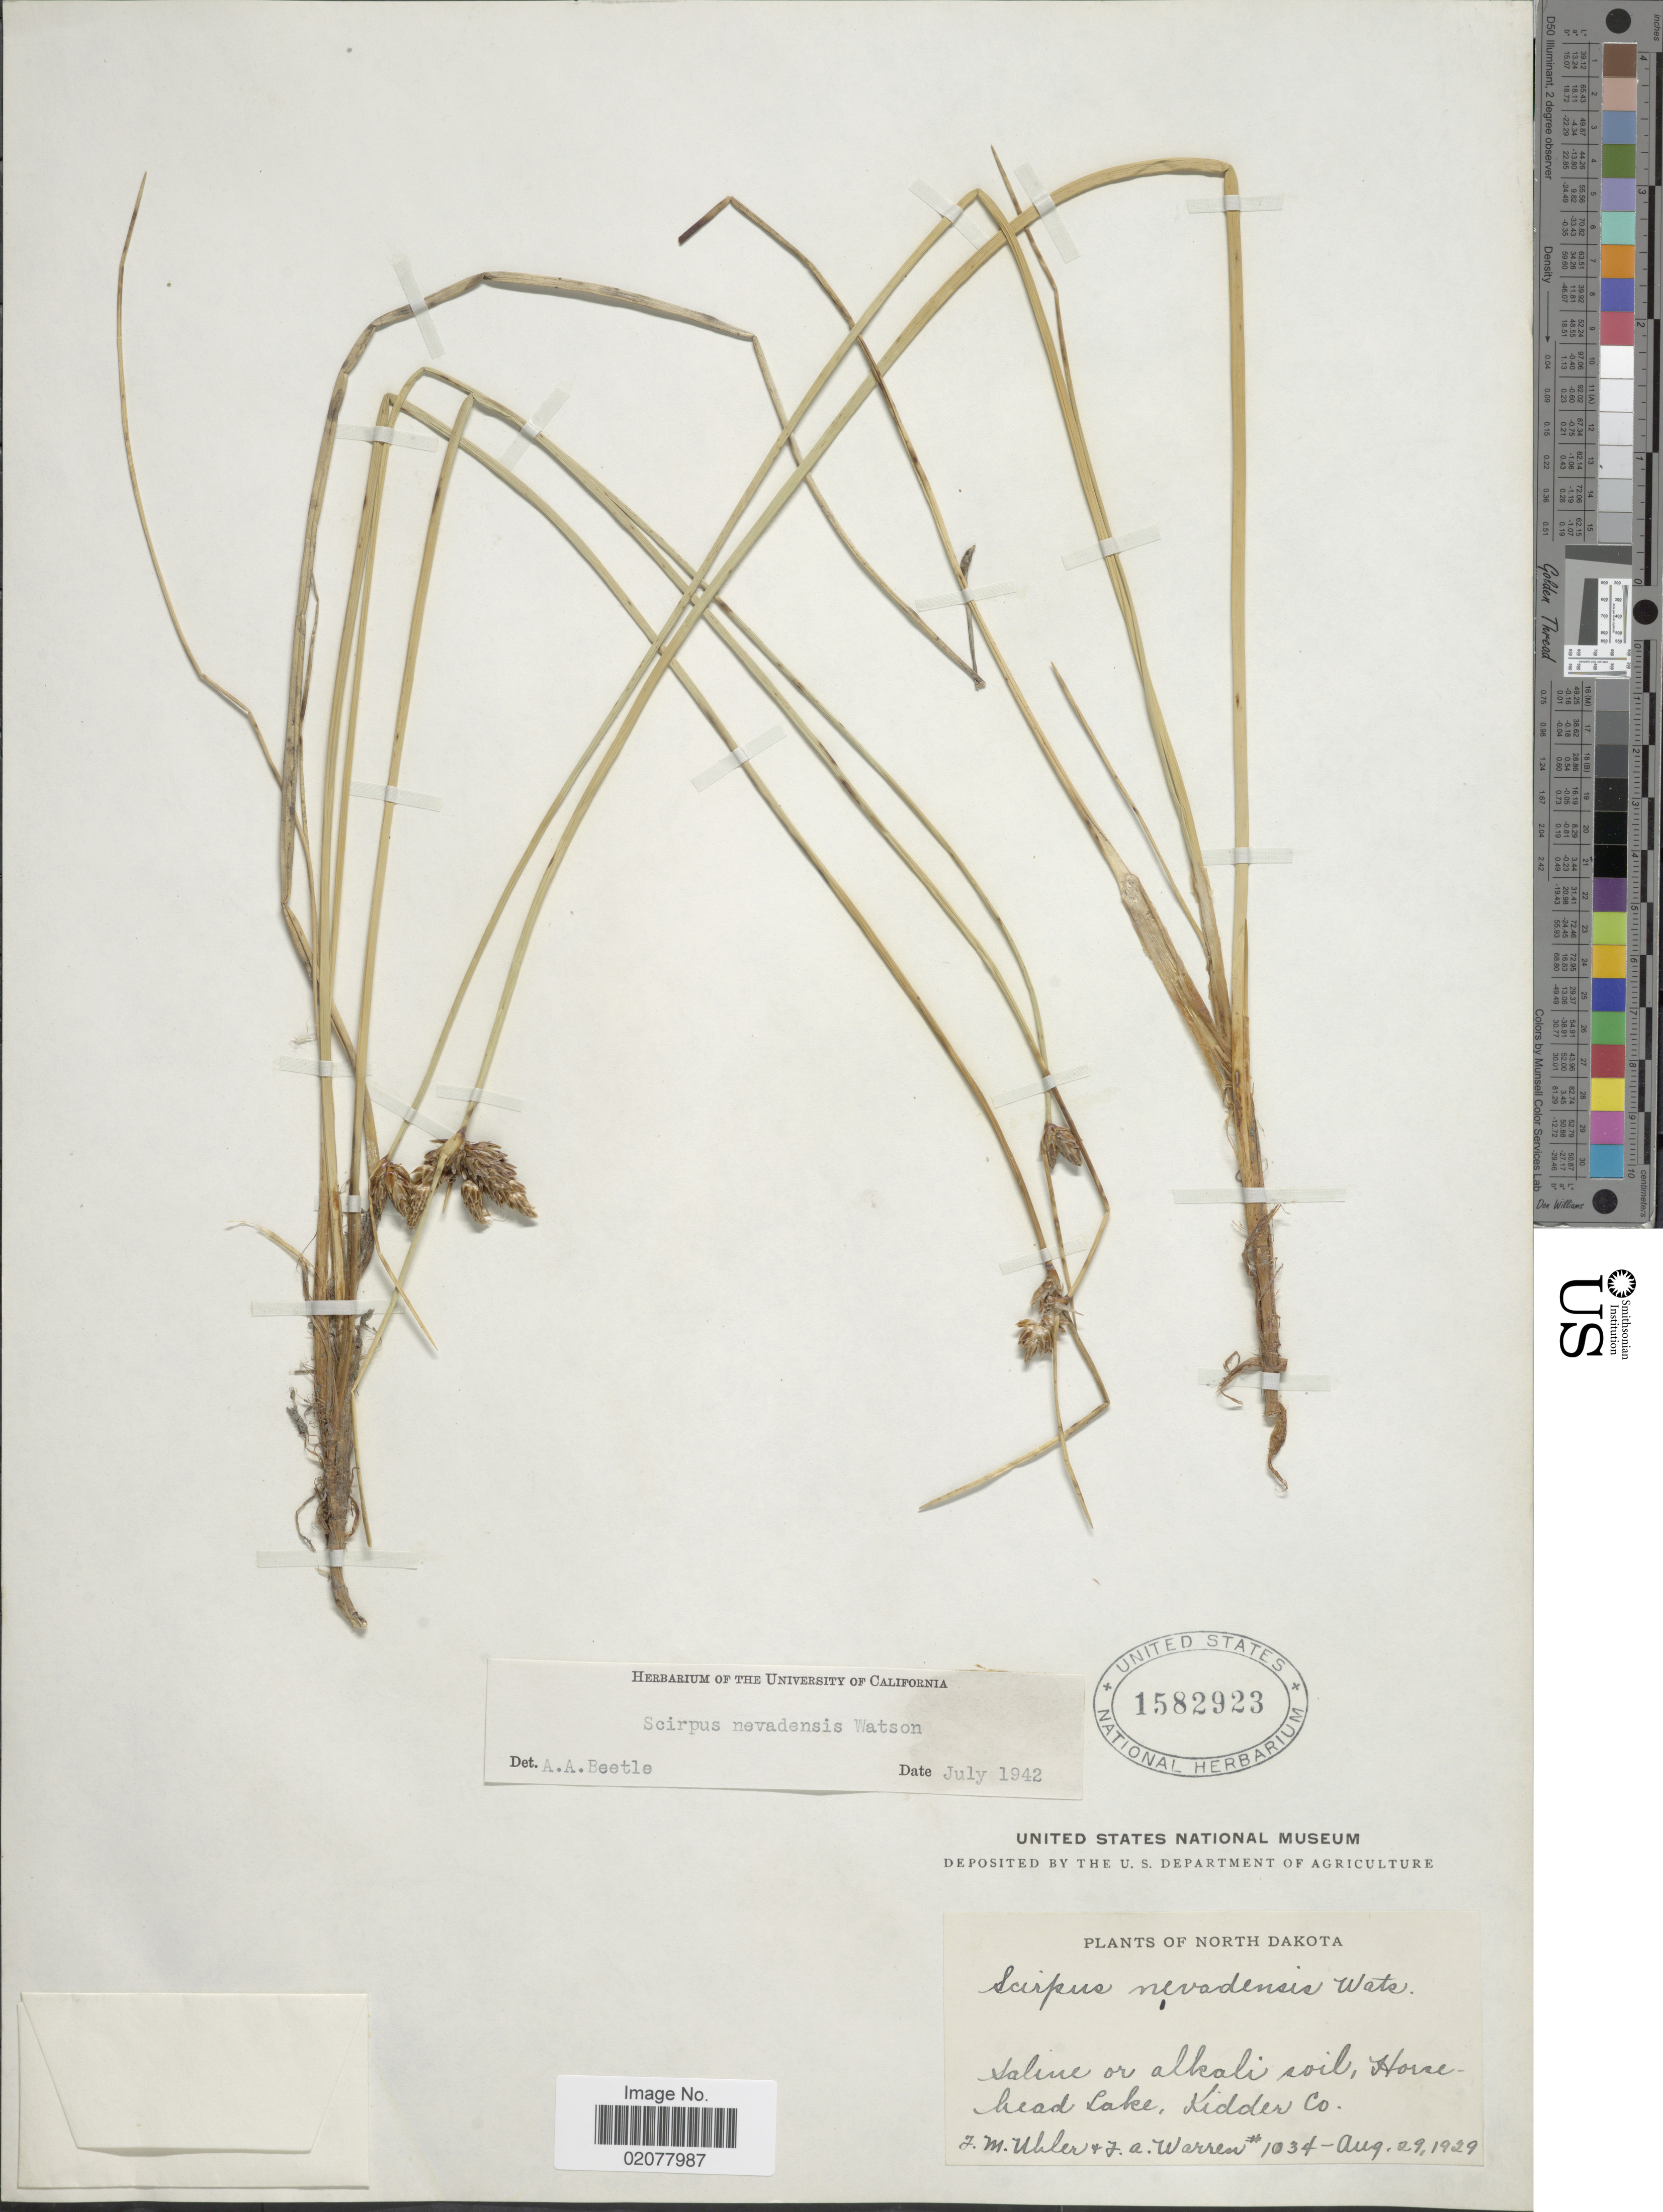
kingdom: Plantae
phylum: Tracheophyta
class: Liliopsida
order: Poales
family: Cyperaceae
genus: Amphiscirpus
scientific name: Amphiscirpus nevadensis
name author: (S. Watson) Oteng-Yeb.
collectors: F. M. Uhler & F. Warren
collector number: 1034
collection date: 1929-08-29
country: United States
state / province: North Dakota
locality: Horse-head Lake, Kidder Co.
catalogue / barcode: US 1582923